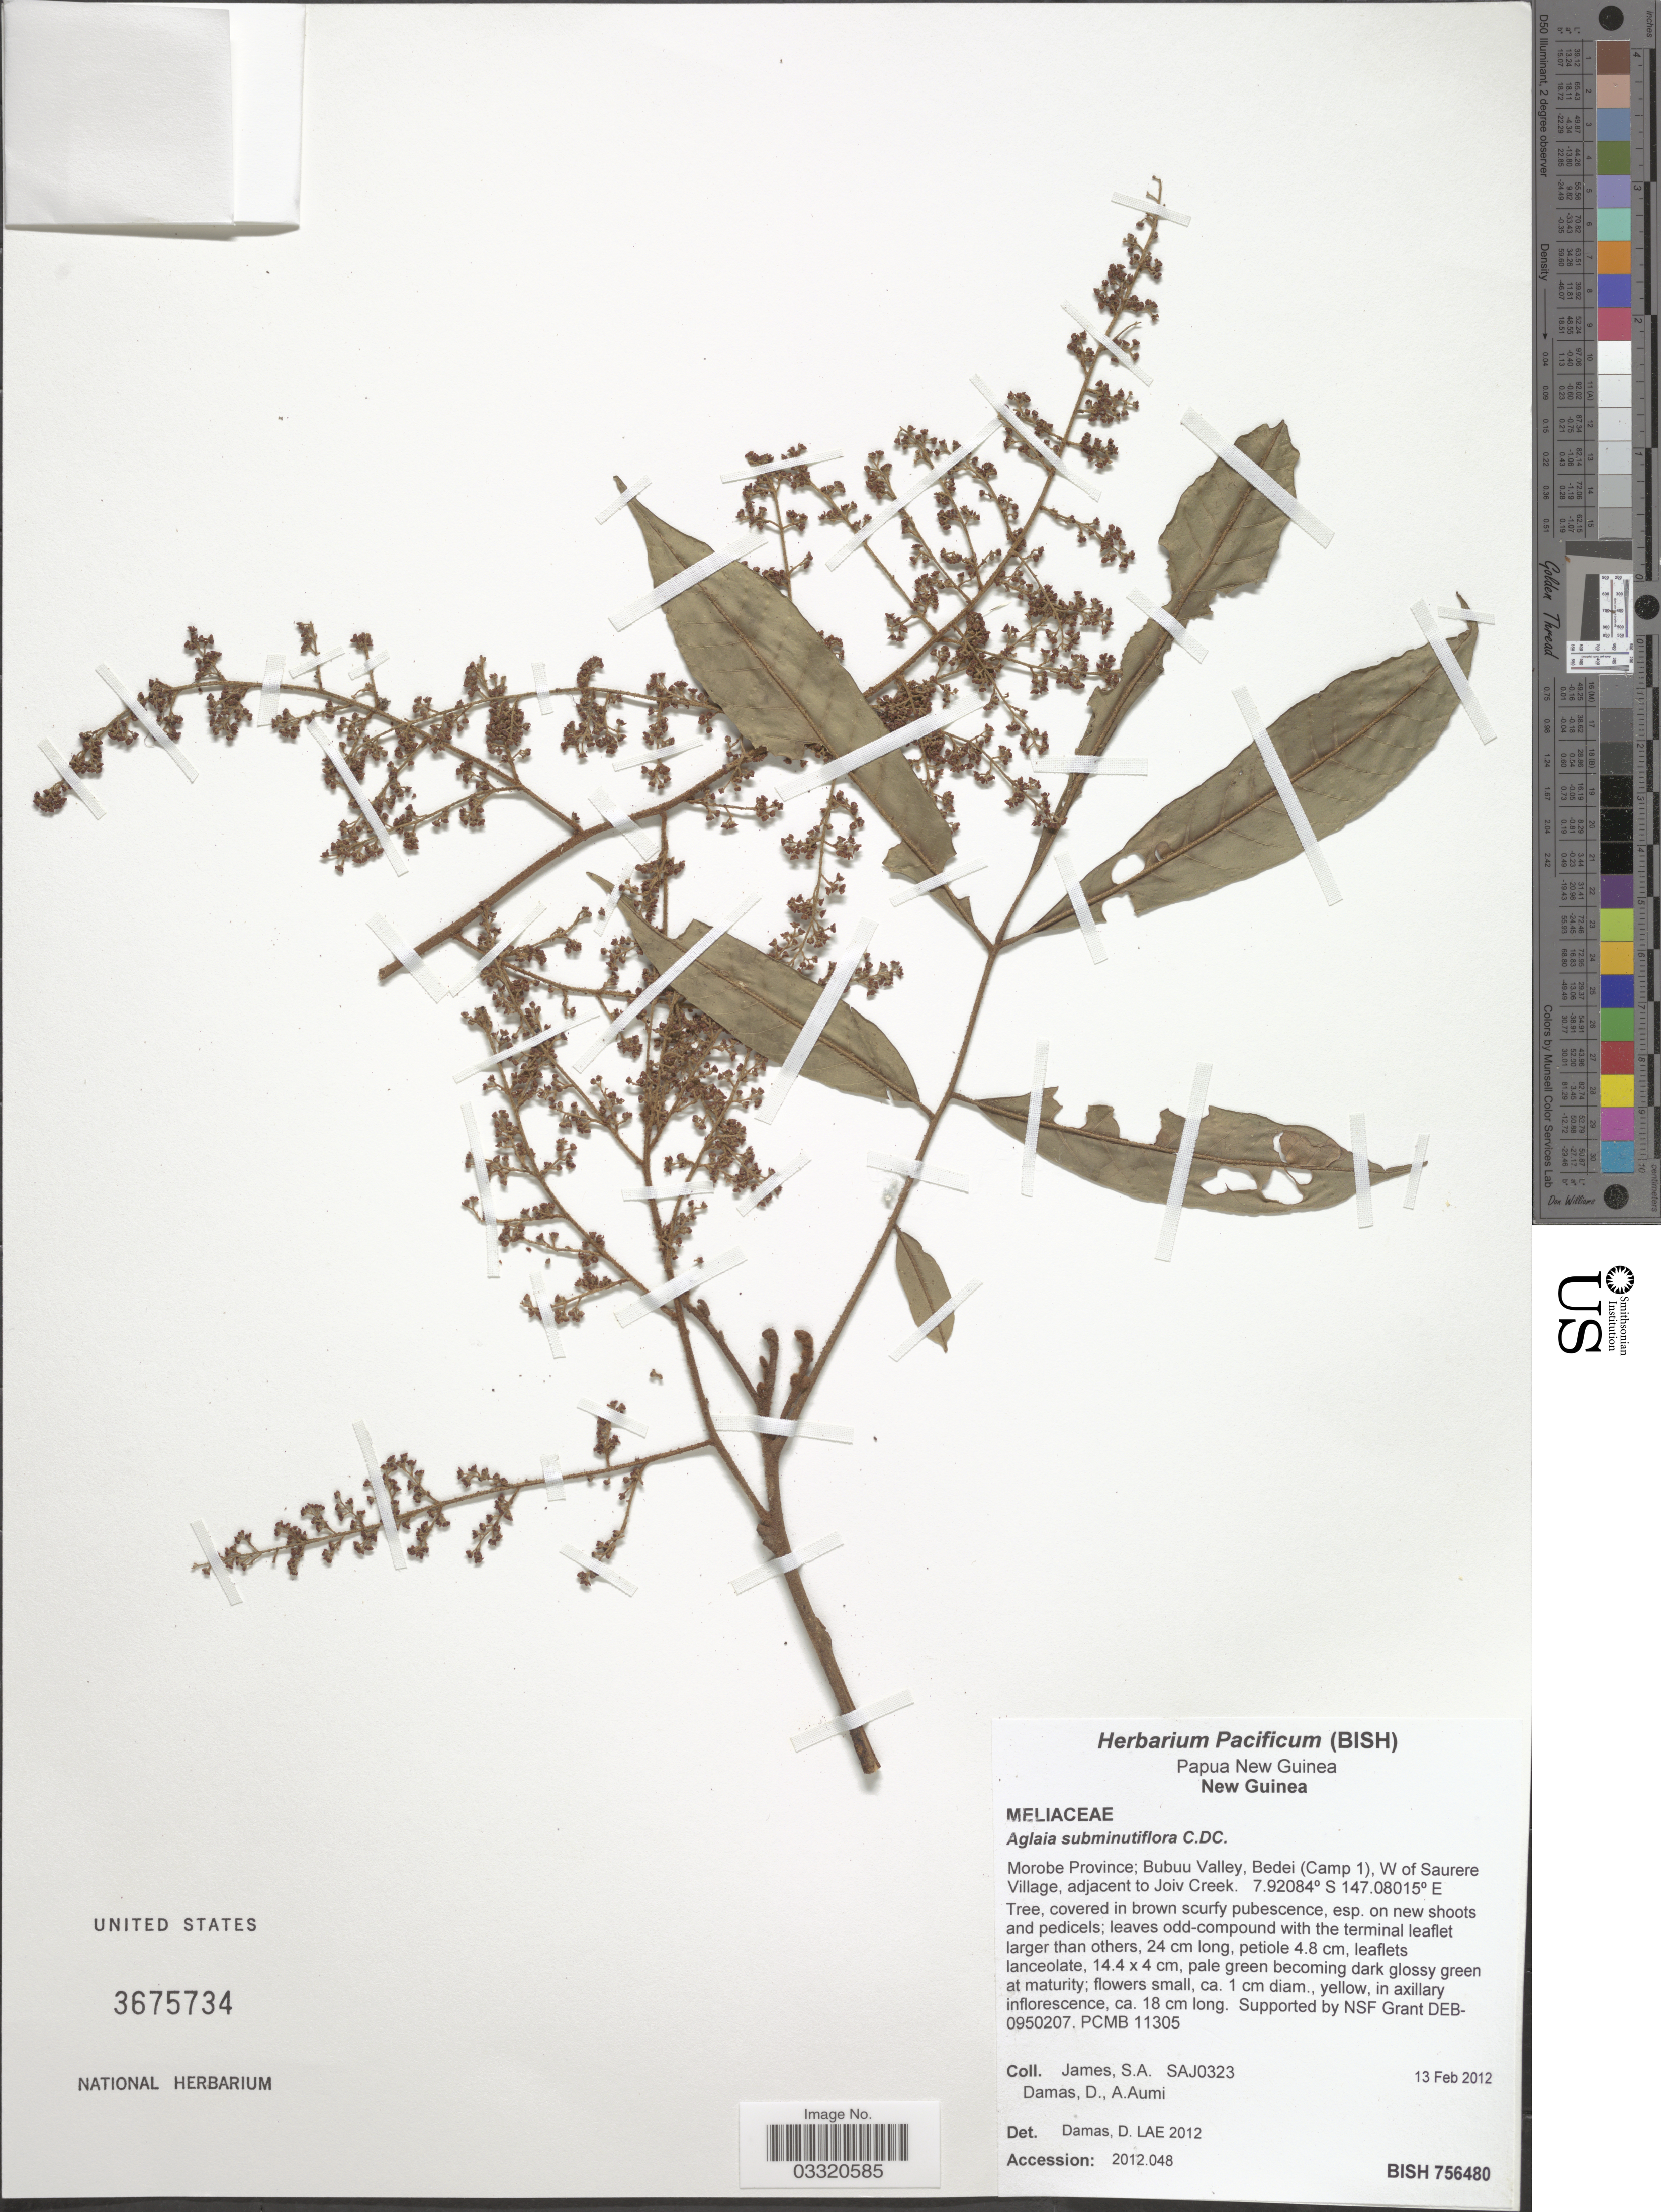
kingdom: Plantae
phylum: Tracheophyta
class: Magnoliopsida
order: Sapindales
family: Meliaceae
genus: Aglaia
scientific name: Aglaia subminutiflora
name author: C. DC.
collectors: S. James, D. Damas & A. Aumi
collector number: SAJ0323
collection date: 2012-02-13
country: Papua New Guinea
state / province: Morobe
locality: New Guinea. Bubuu Valley, Bedei (Camp 1), W of Saurere Village, adjacent to Joiv Creek.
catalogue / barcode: US 3675734